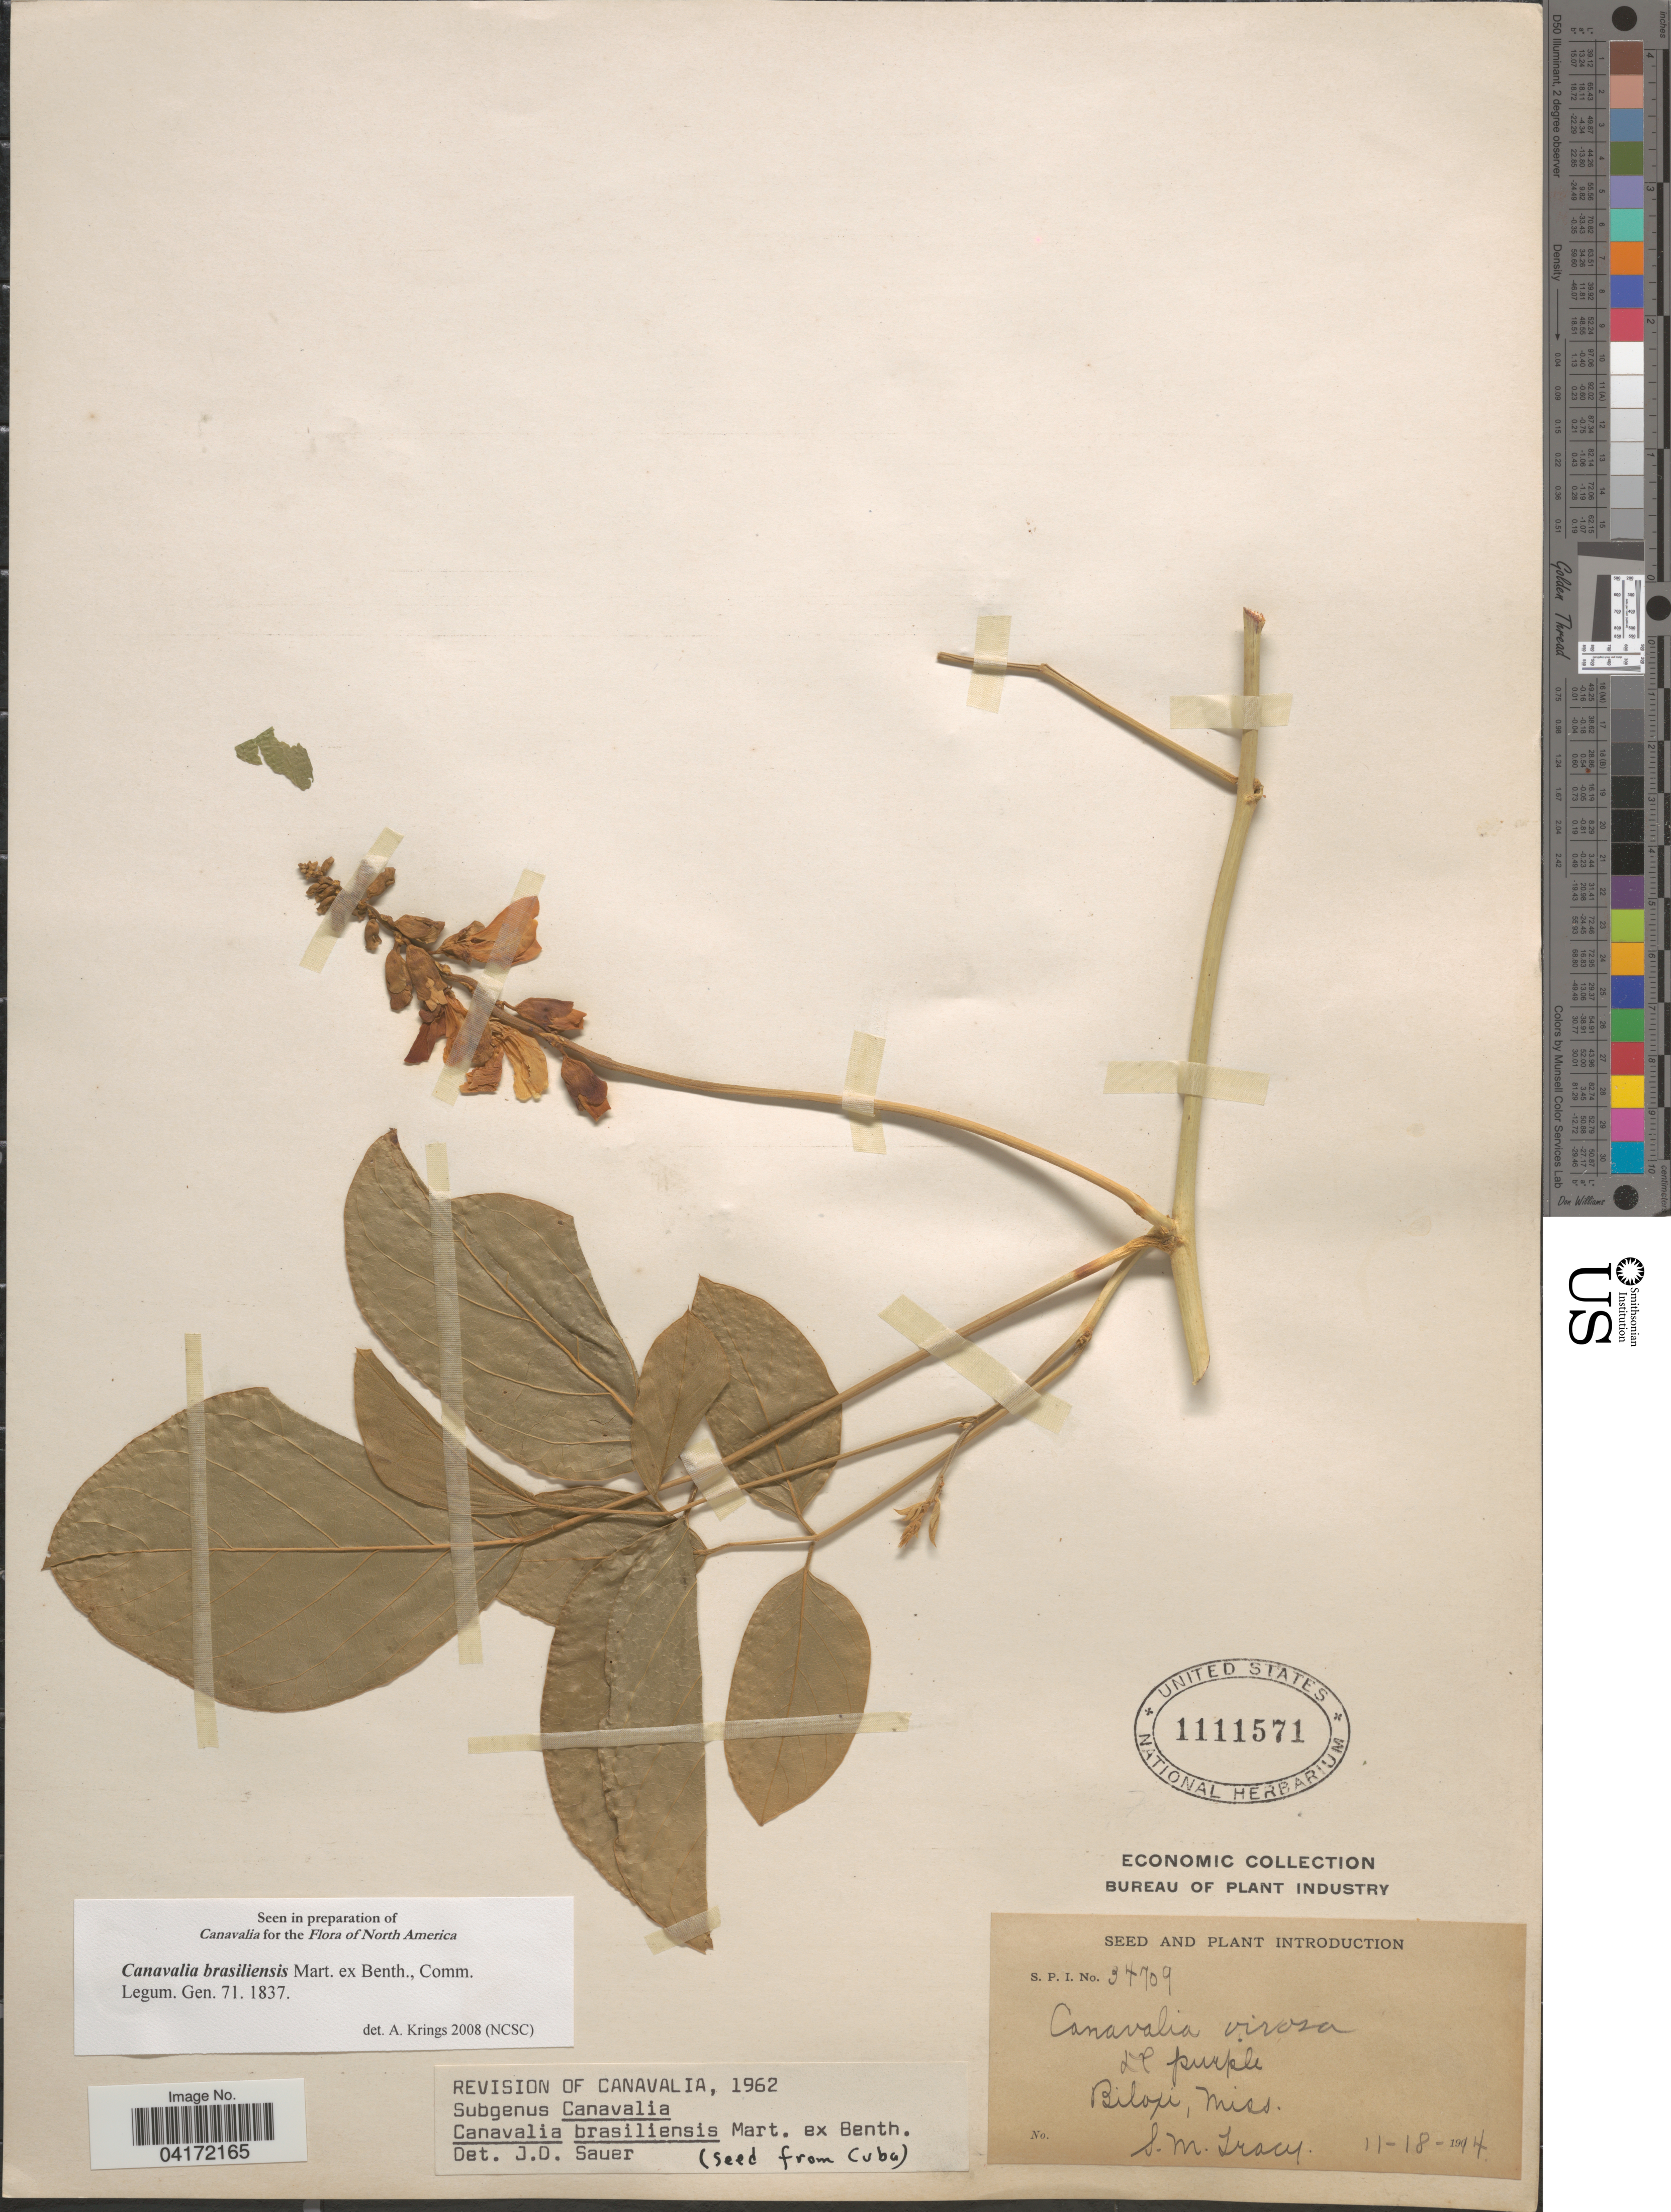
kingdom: Plantae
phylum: Tracheophyta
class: Magnoliopsida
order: Fabales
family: Fabaceae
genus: Canavalia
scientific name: Canavalia brasiliensis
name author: Mart. ex Benth.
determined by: Krings, A.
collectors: S. M. Tracy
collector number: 34709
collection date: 1914-11-18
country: United States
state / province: Mississippi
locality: Biloxi.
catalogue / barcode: US 1111571